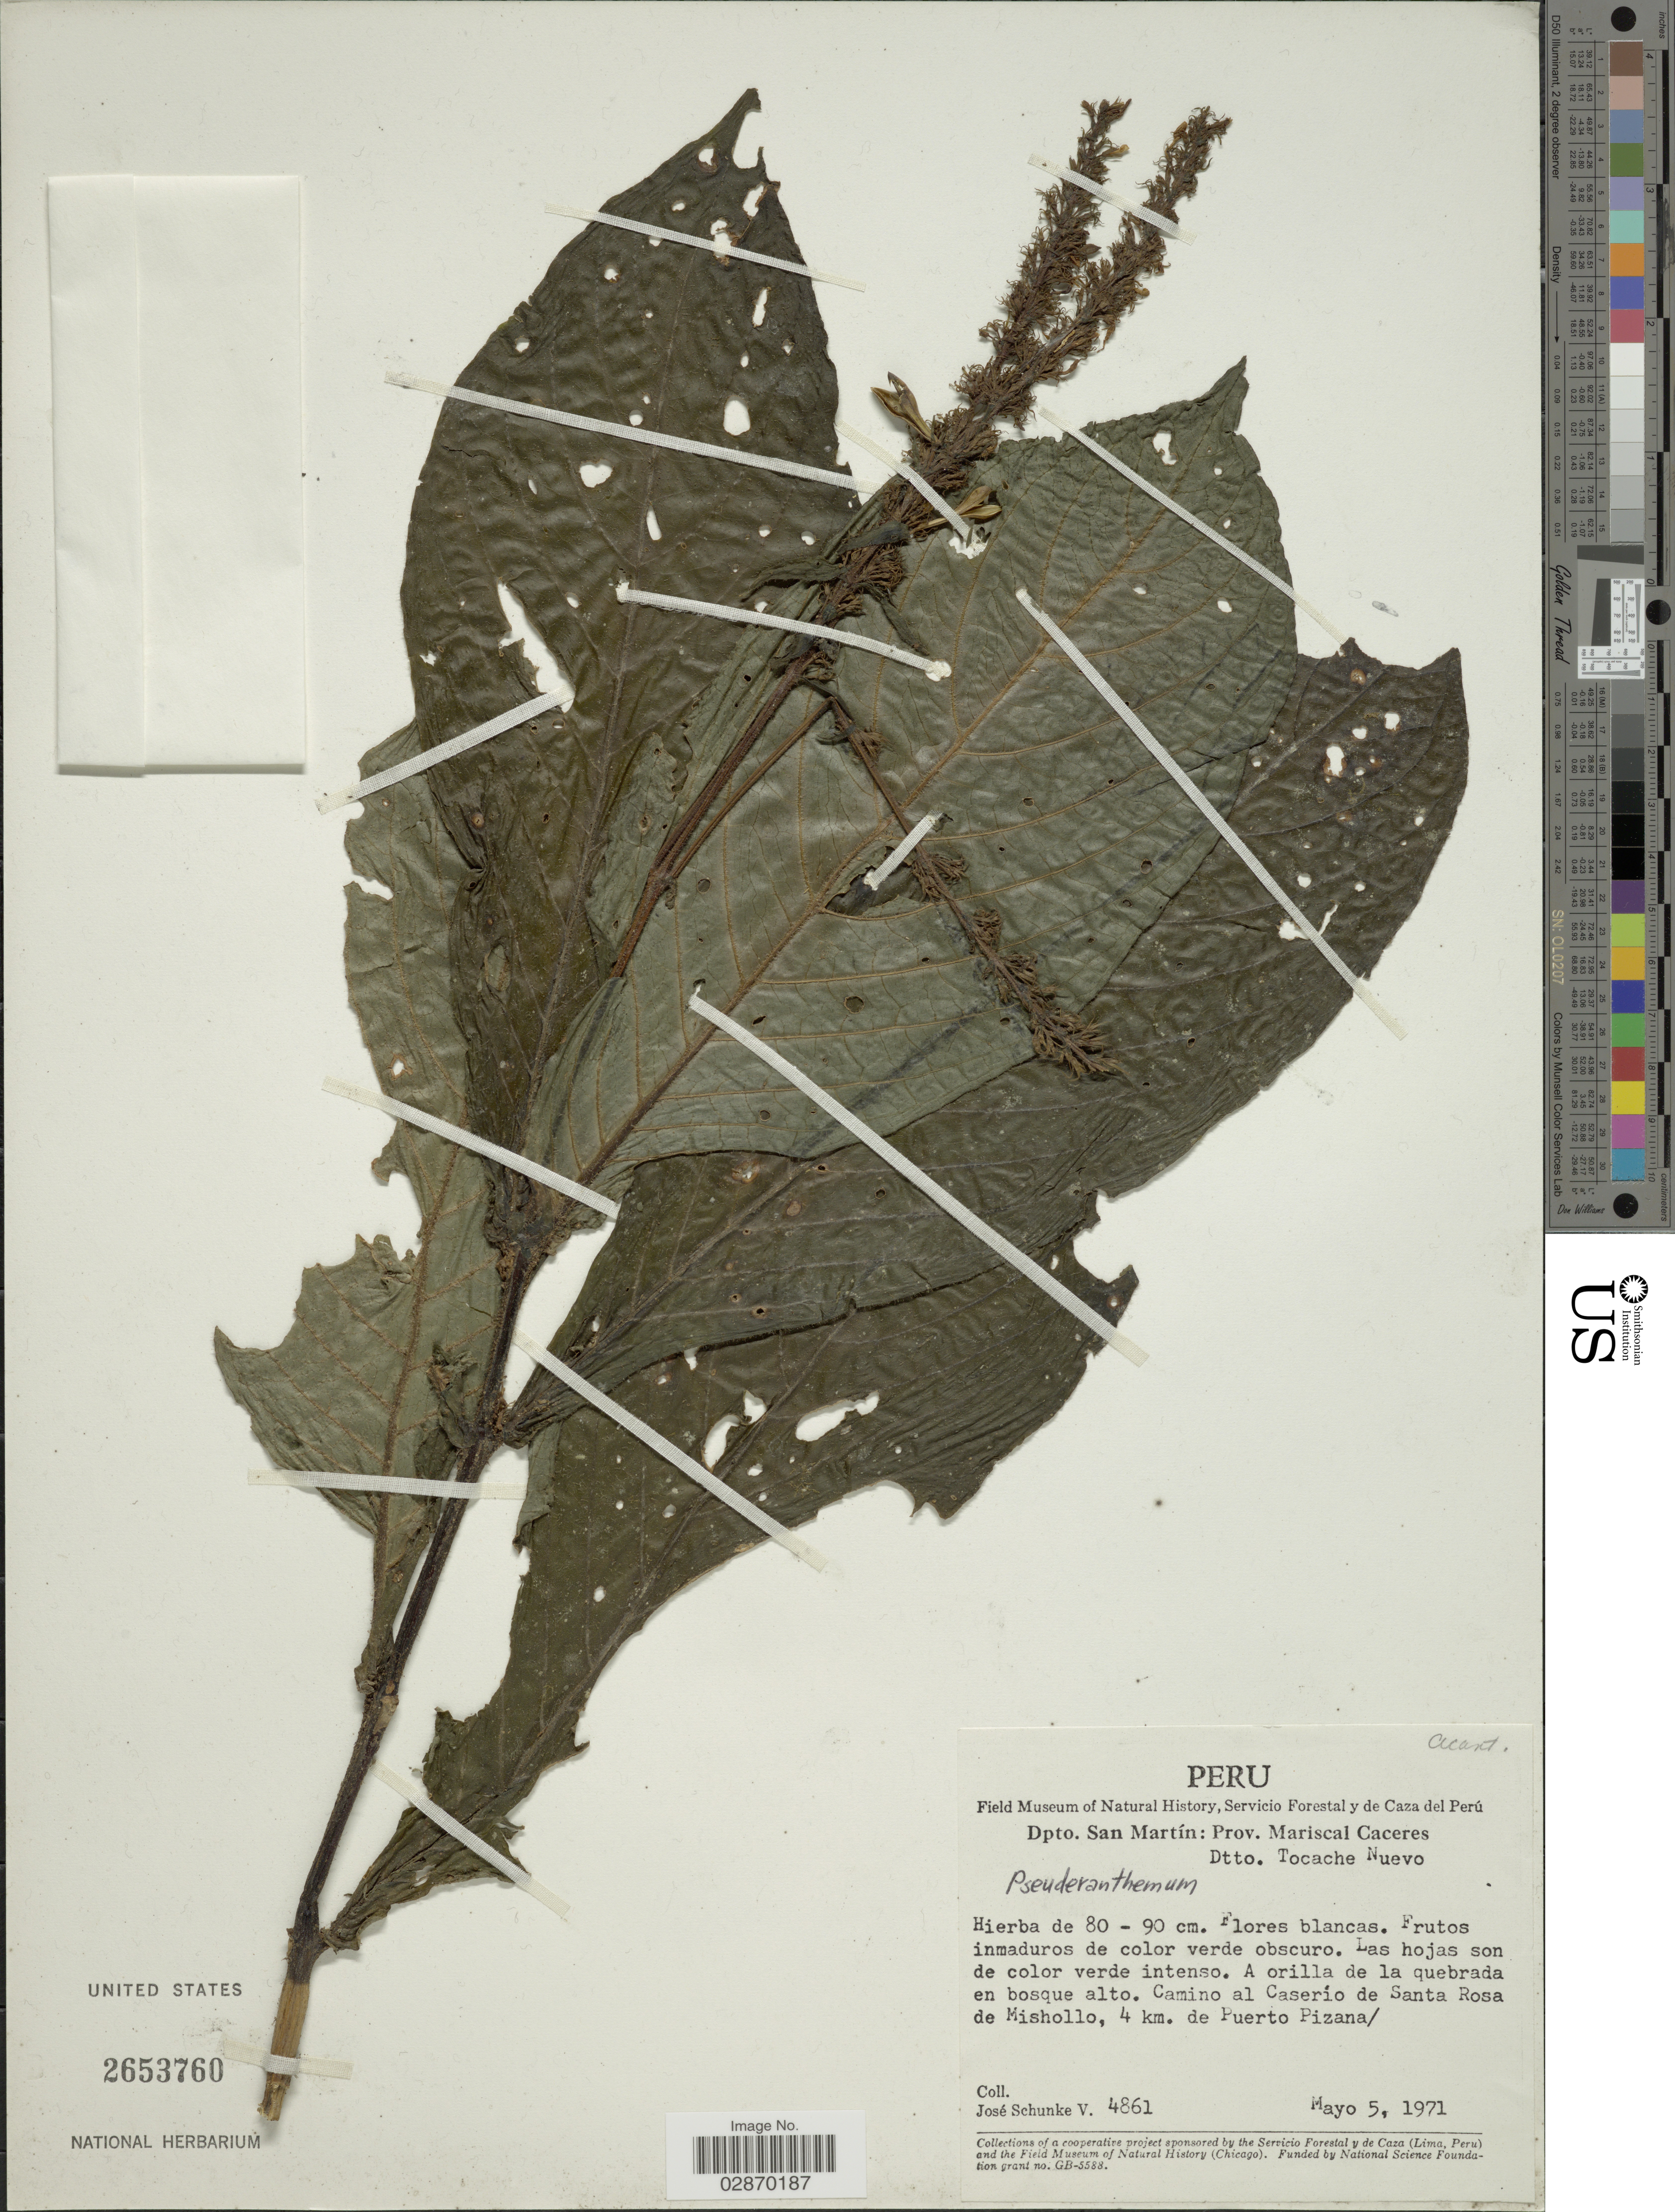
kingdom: Plantae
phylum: Tracheophyta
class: Magnoliopsida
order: Lamiales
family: Acanthaceae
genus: Pseuderanthemum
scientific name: Pseuderanthemum sp.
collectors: J. Schunke Vigo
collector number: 4861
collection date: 1971-05-05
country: Peru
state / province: San Martín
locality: Dpto. San Martín: Prov. Mariscal Caceres. Dtto. Tocache Nuevo. Camino al Caserío de Santa Rosa de Mishollo, 4 km. de Puerto Pizana.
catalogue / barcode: US 2653760